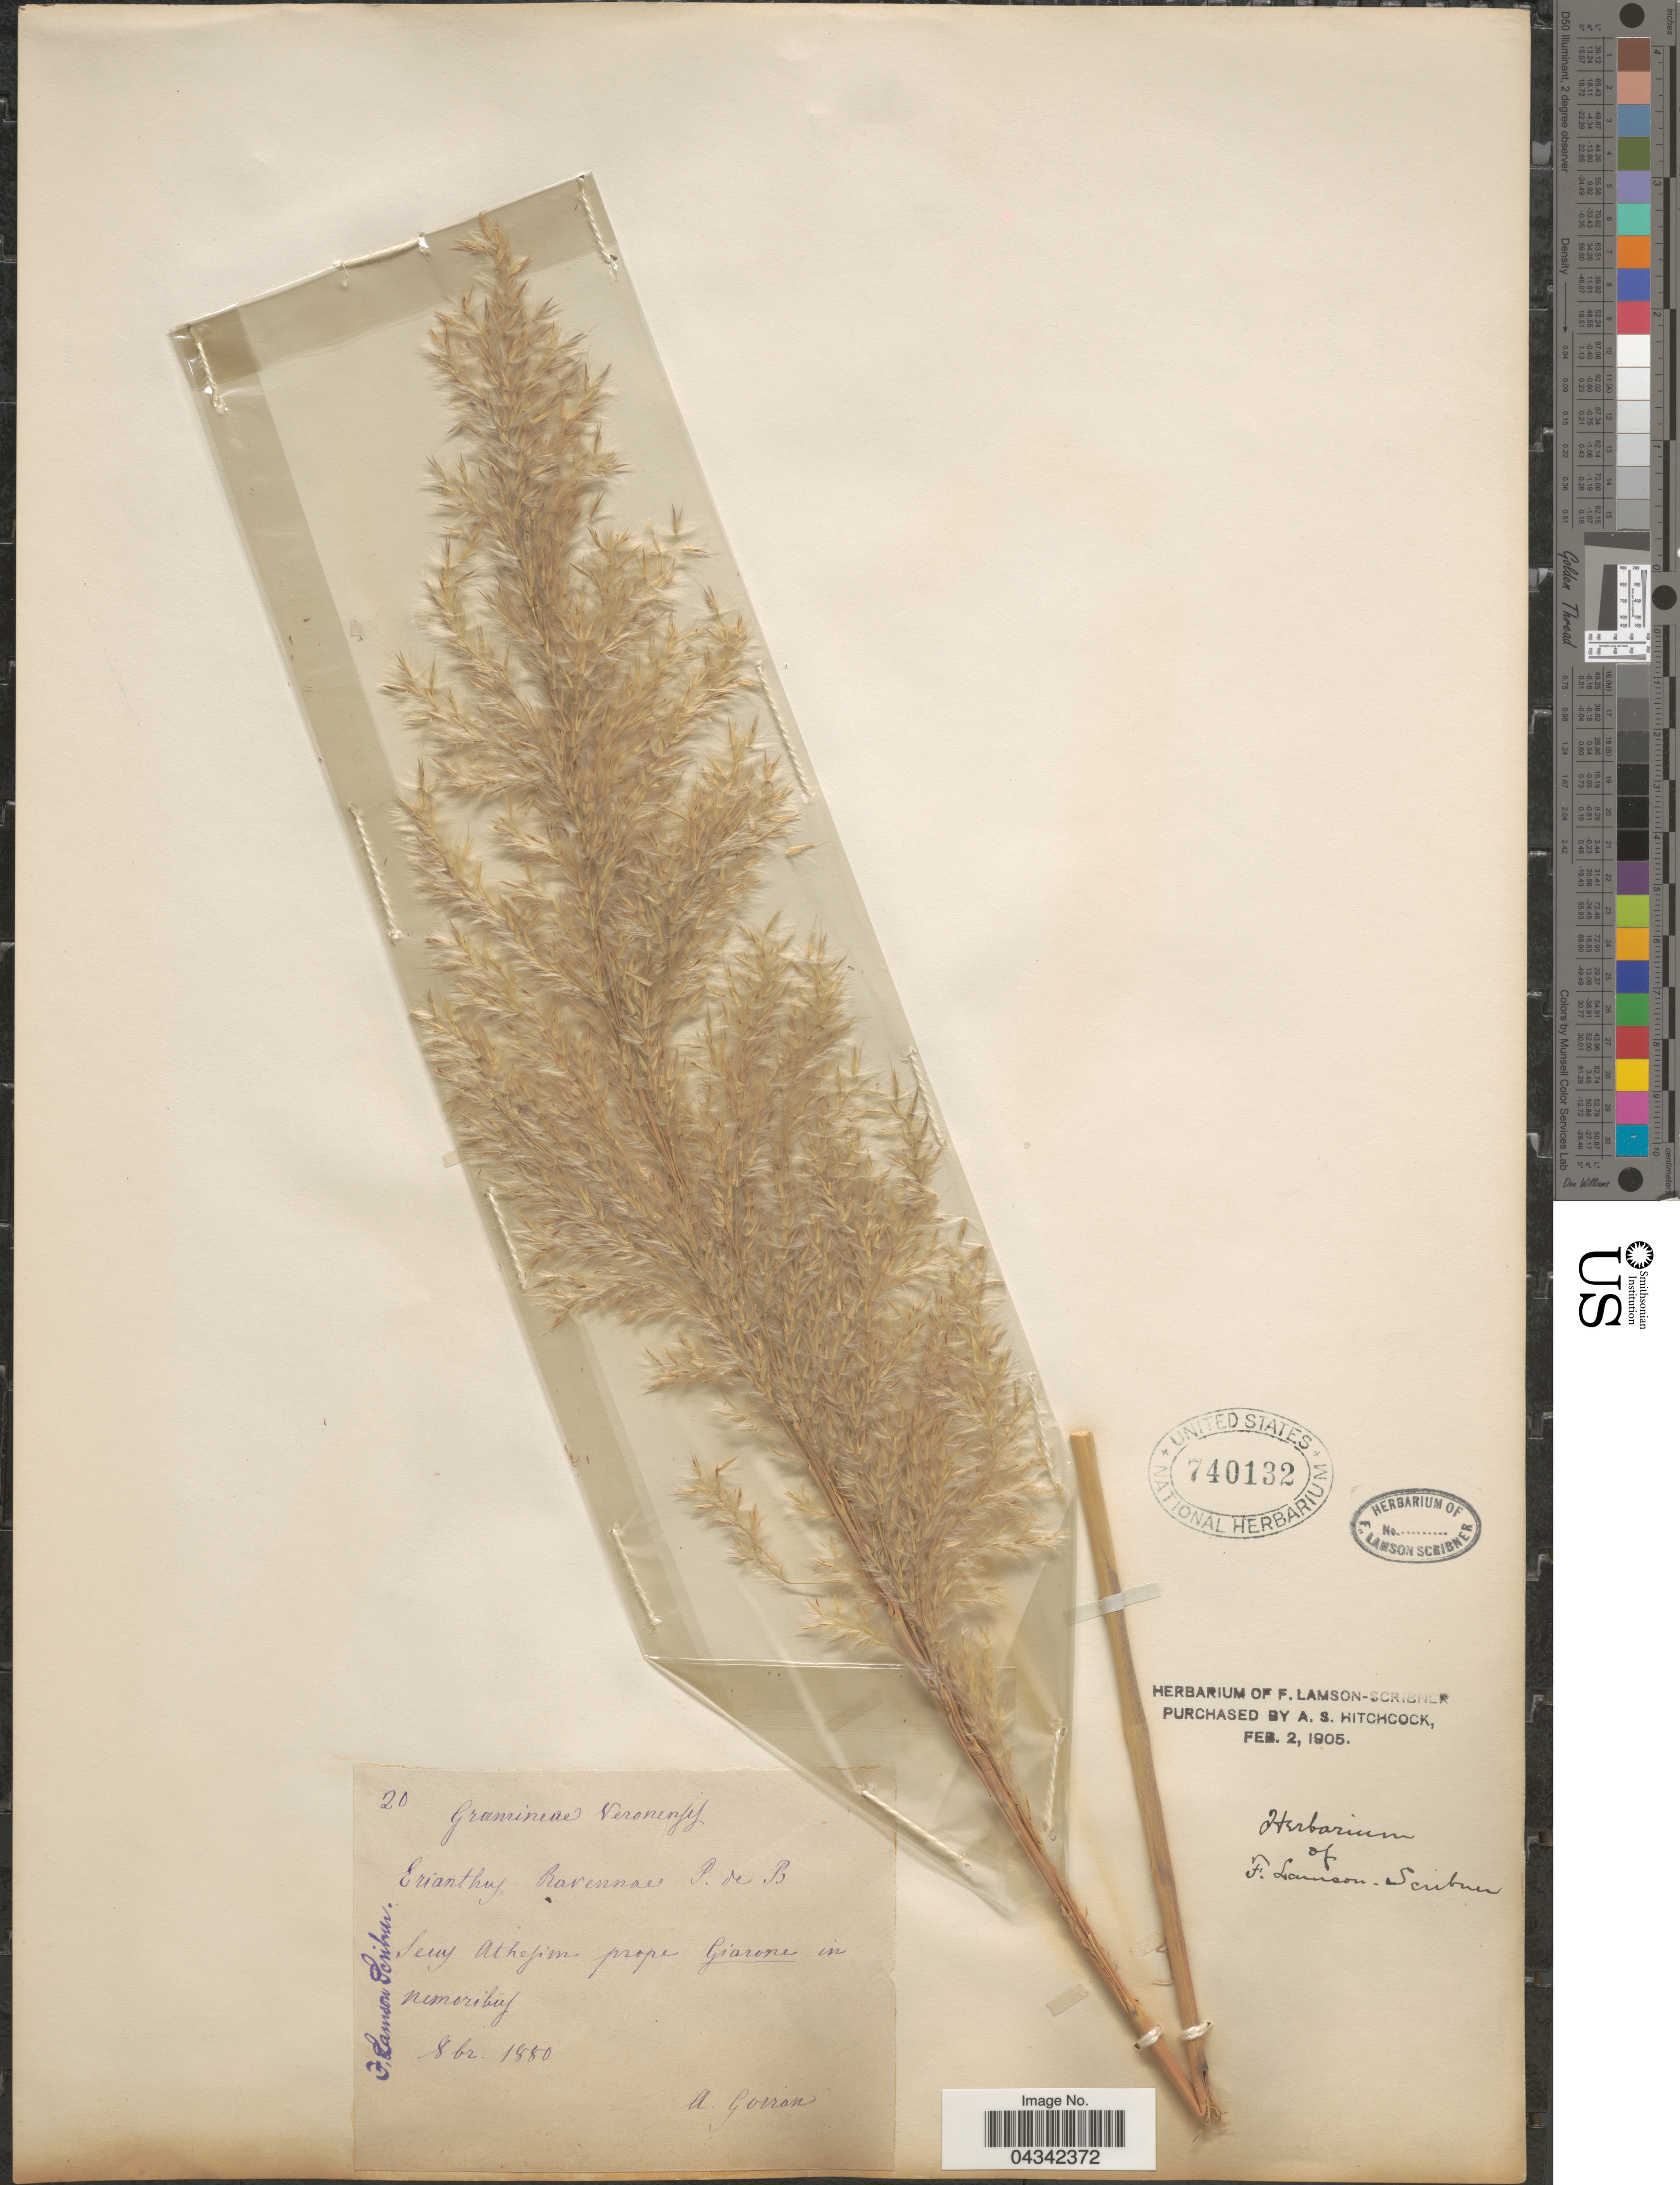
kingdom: Plantae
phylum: Tracheophyta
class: Liliopsida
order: Poales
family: Poaceae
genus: Tripidium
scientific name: Tripidium ravennae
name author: (L.) H. Scholz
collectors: A. Goiran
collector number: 20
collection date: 1880-10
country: Italy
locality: Secus Athesim prope Giarone in nemoribus.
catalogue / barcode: US 740132